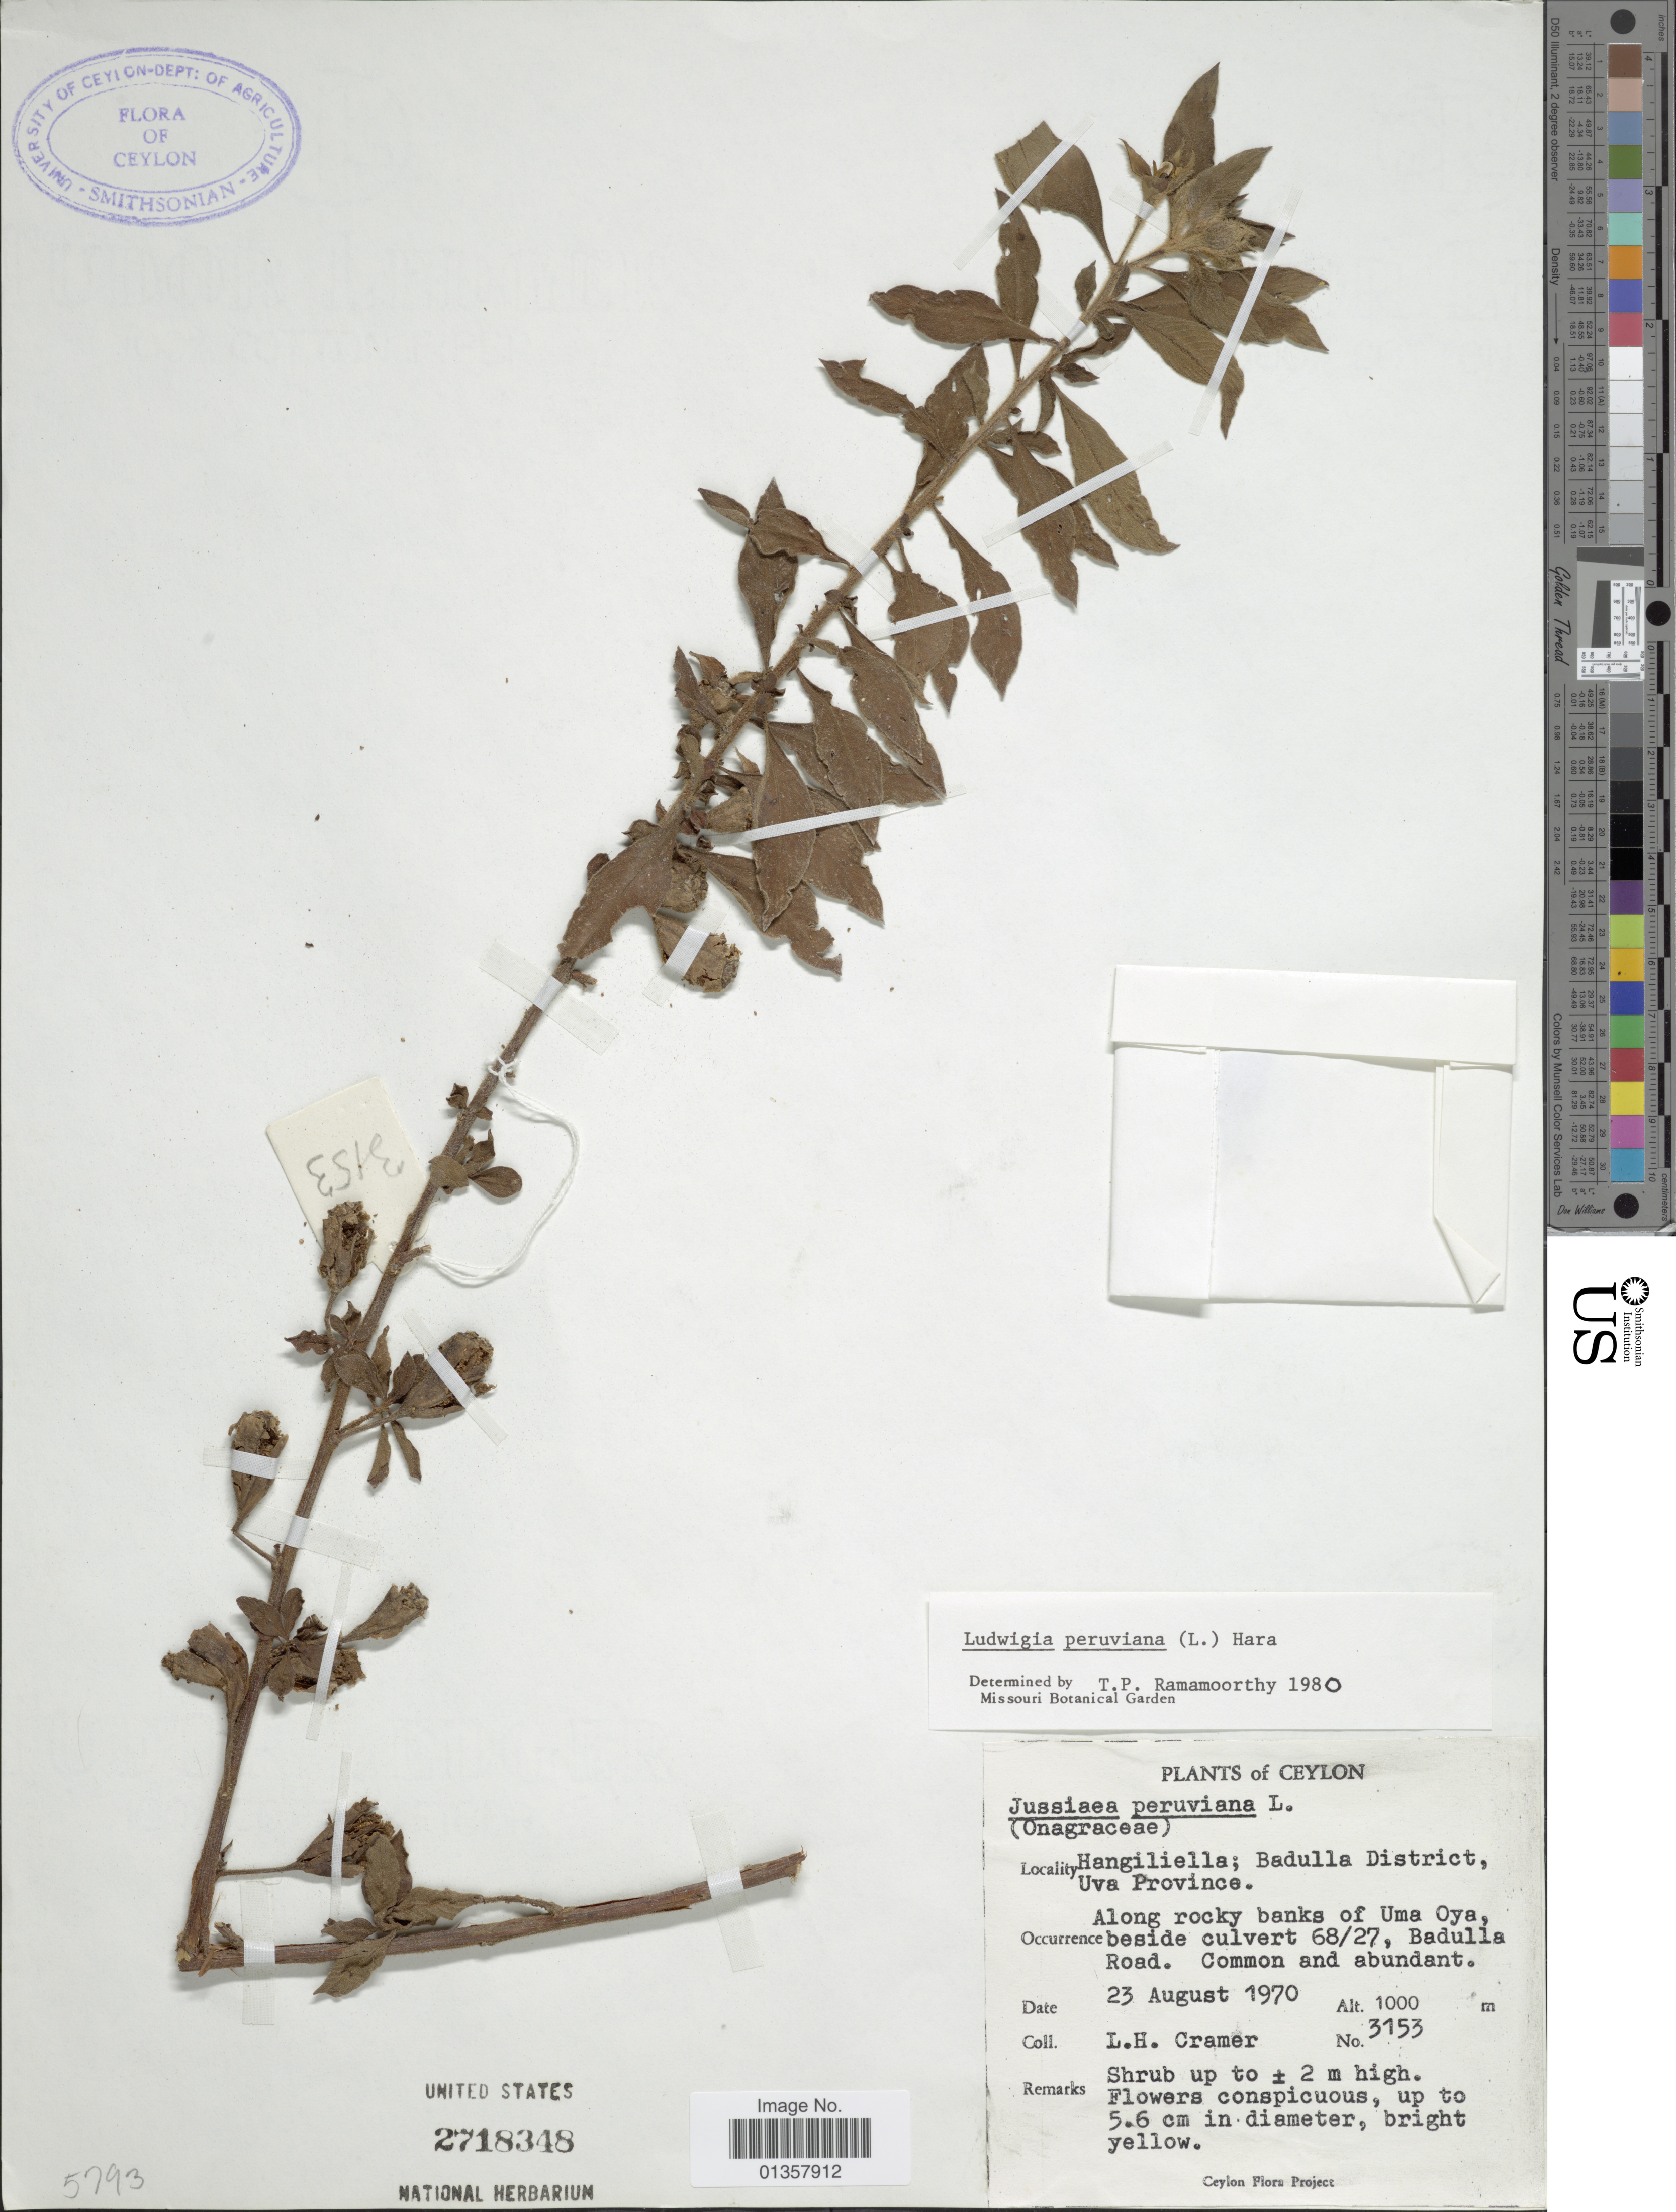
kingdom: Plantae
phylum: Tracheophyta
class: Magnoliopsida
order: Myrtales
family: Onagraceae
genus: Ludwigia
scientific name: Ludwigia peruviana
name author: (L.) H. Hara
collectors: L. H. Cramer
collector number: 3153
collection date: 1970-08-23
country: Sri Lanka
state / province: Uva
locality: Ceylon. Hangiliella; Badulla District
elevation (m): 1000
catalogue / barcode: US 2718348